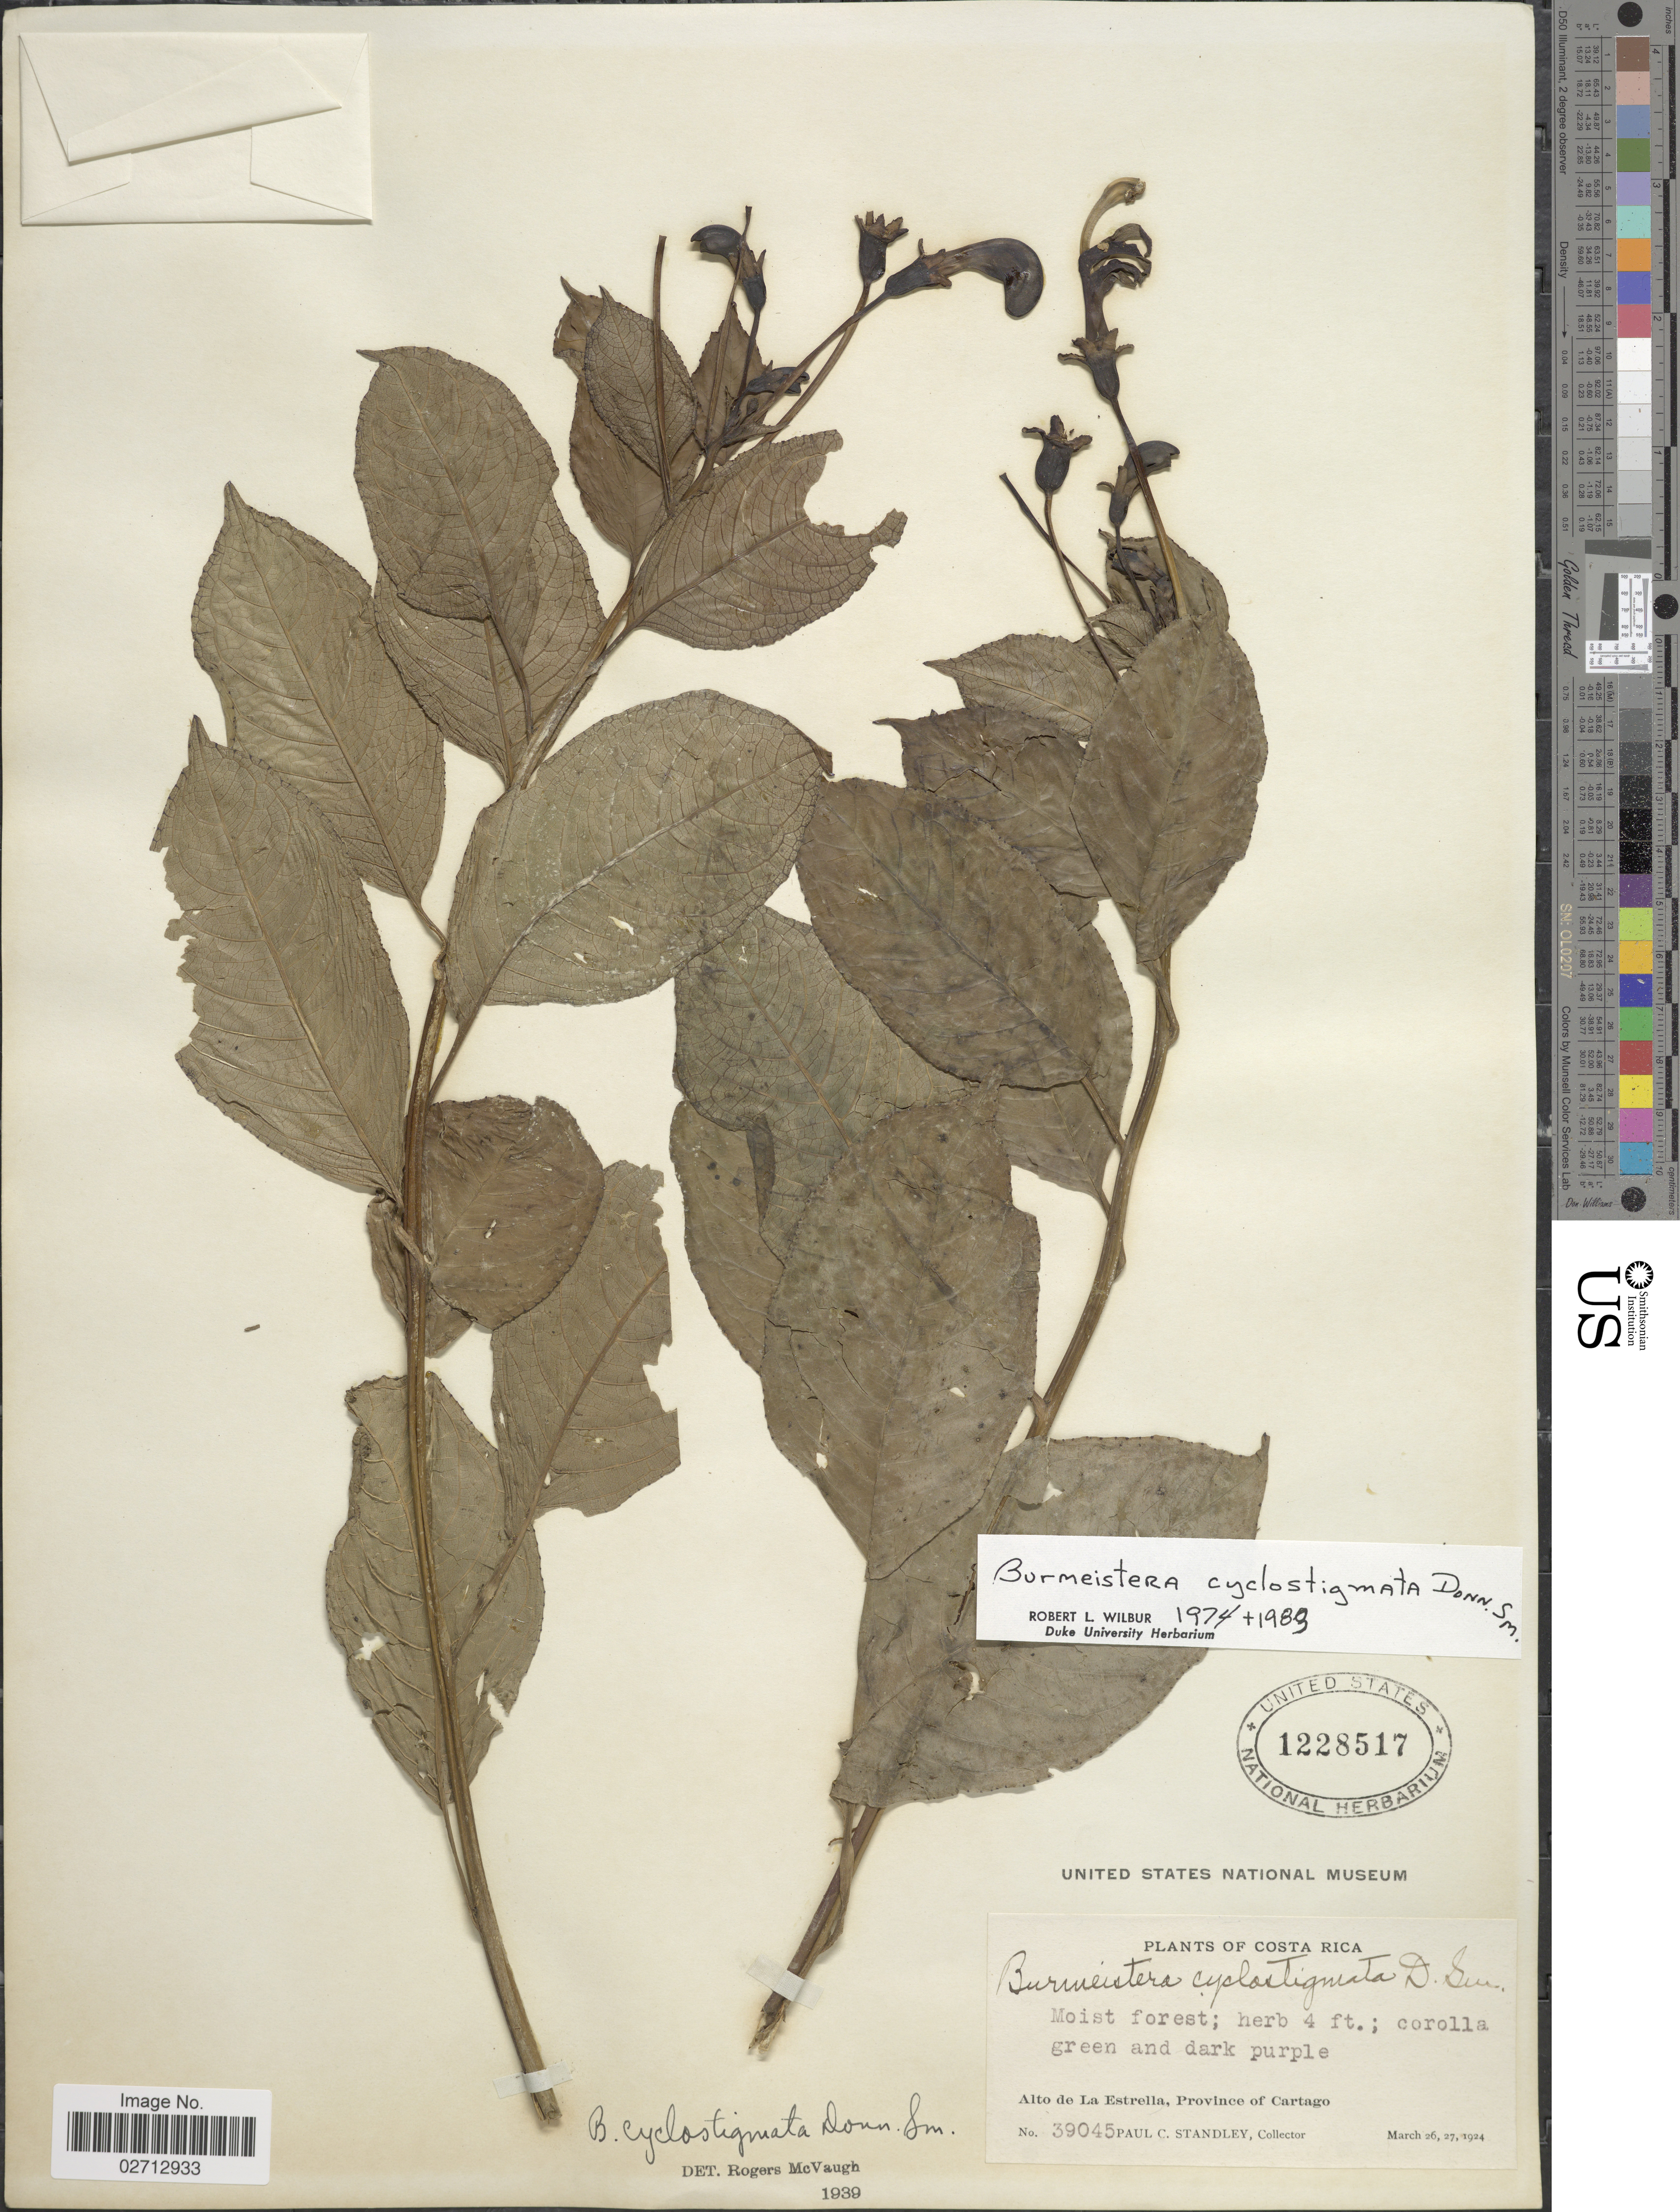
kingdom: Plantae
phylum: Tracheophyta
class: Magnoliopsida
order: Asterales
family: Campanulaceae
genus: Burmeistera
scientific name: Burmeistera cyclostigmata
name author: Donn. Sm.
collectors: P. C. Standley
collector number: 39045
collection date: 1924-03-26/1924-03-27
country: Costa Rica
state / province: Cartago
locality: Alto de La Estrella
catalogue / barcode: US 1228517